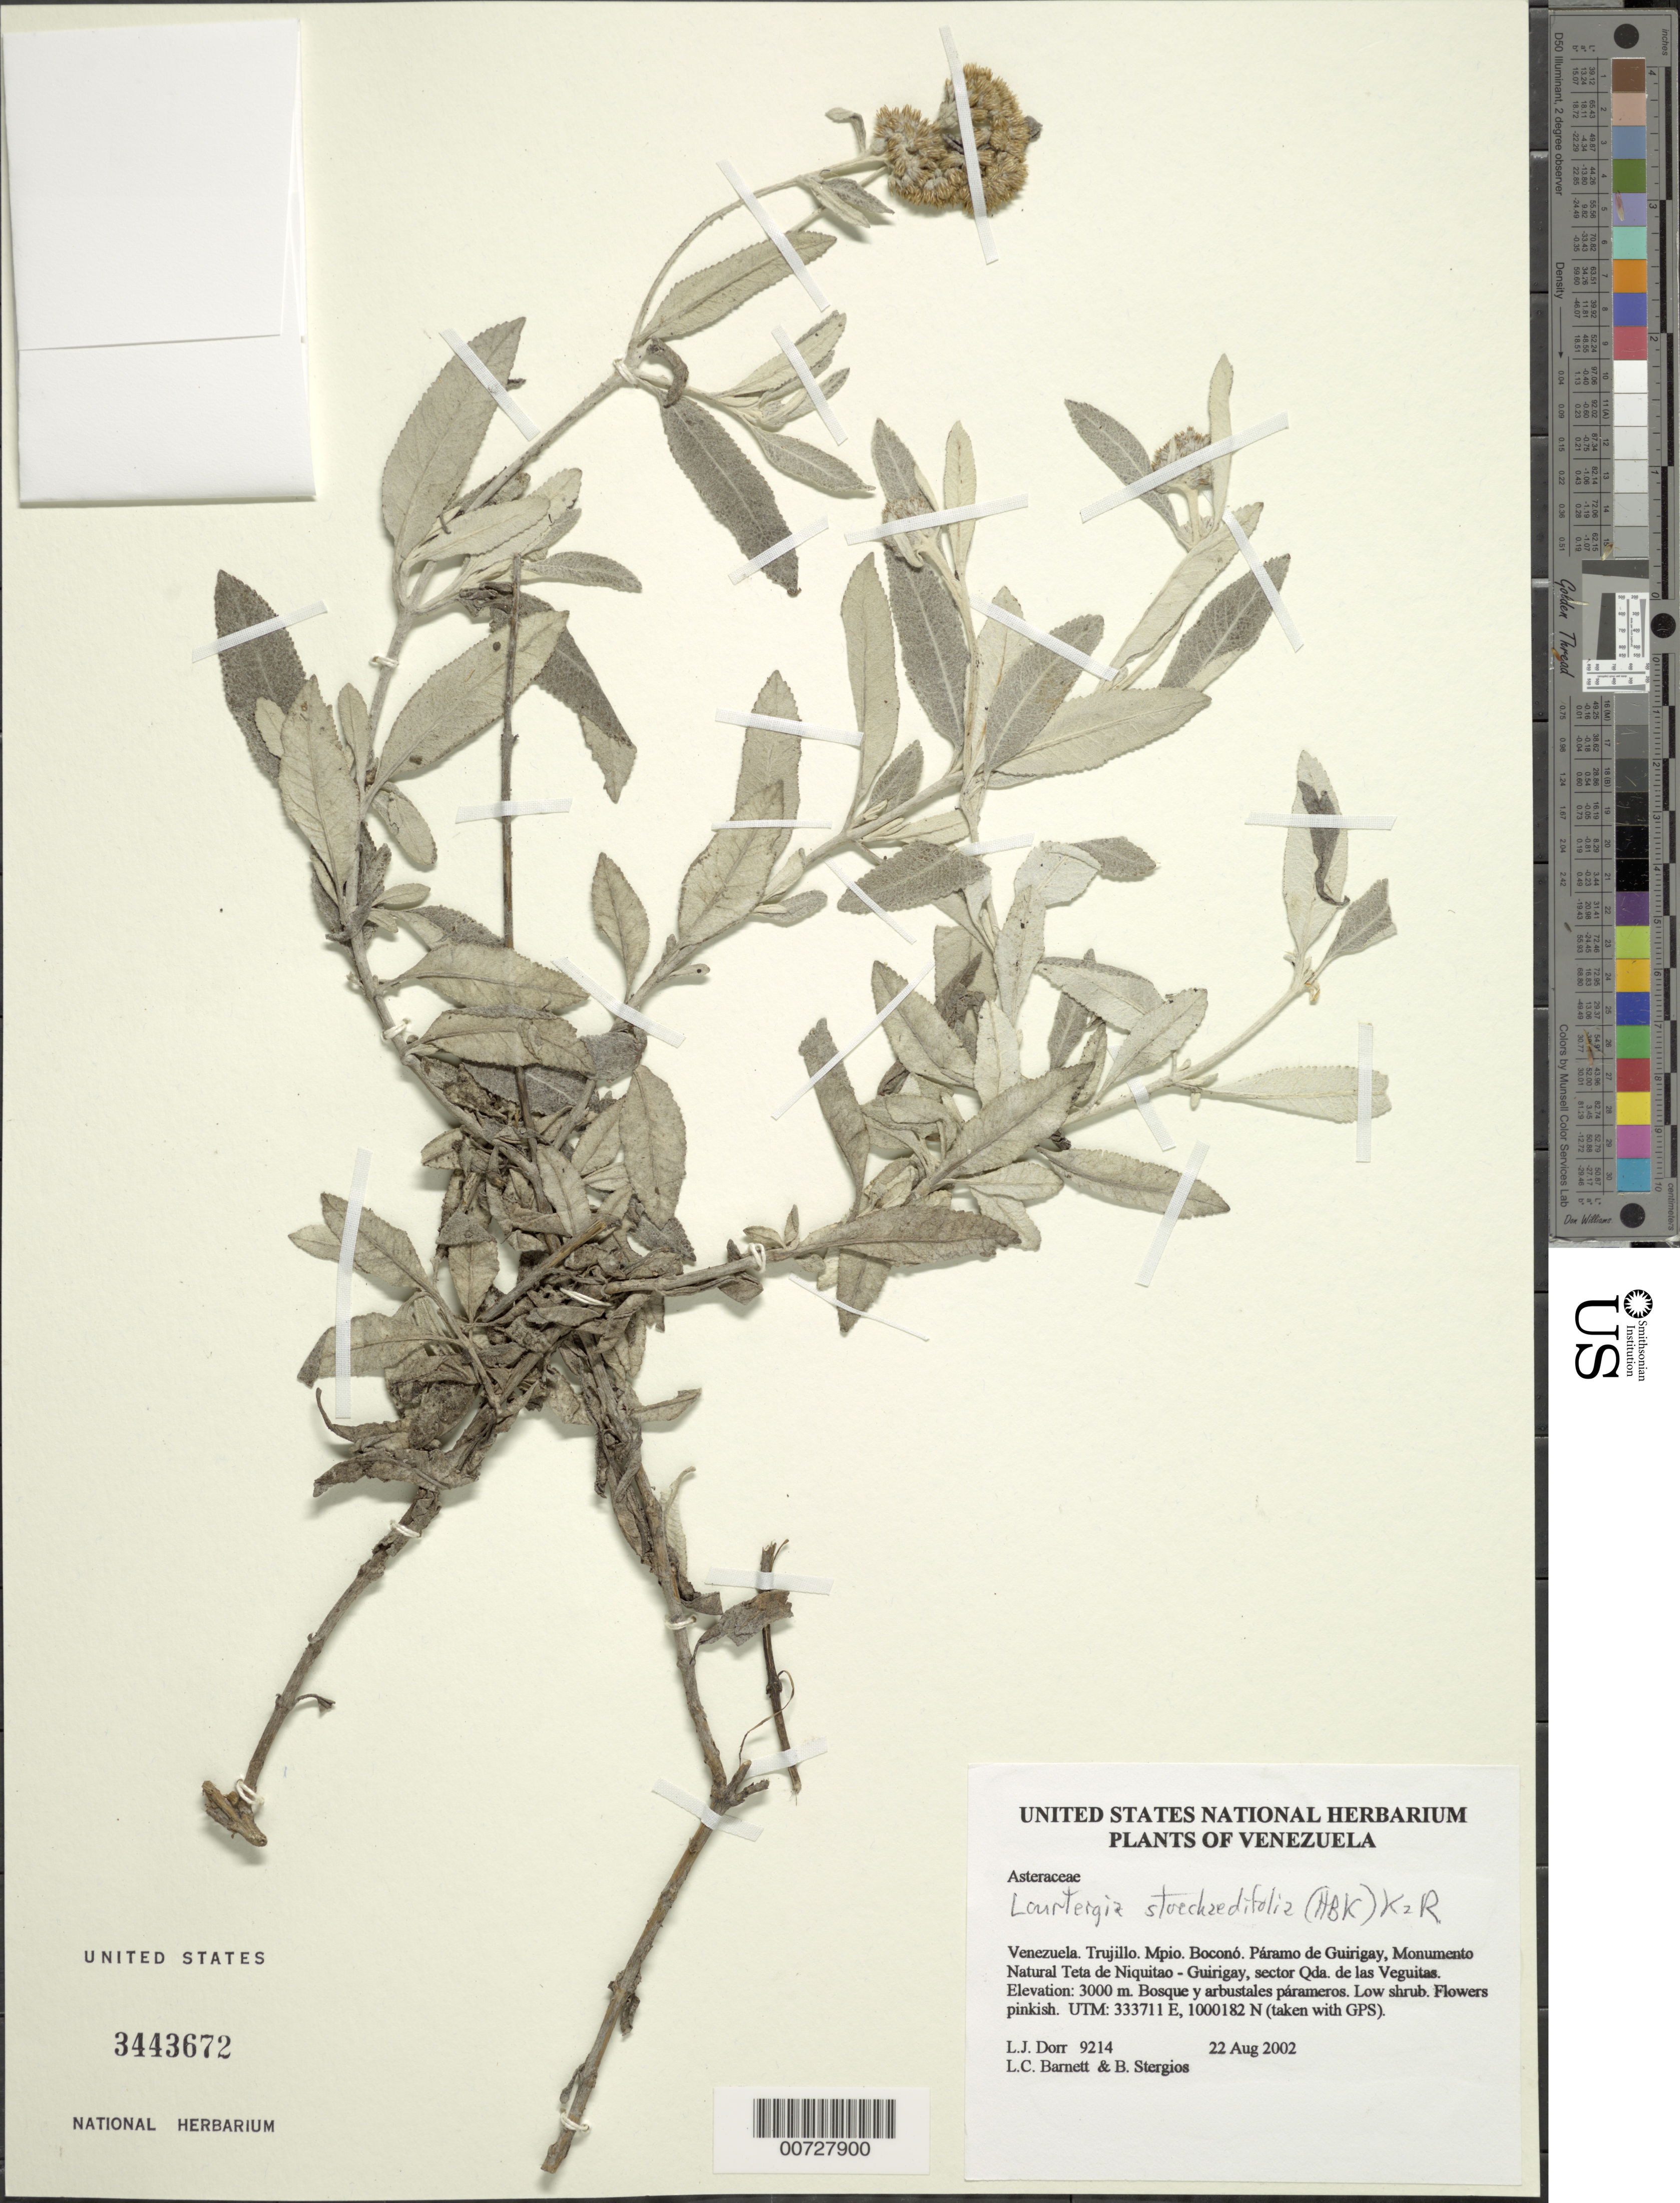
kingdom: Plantae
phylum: Tracheophyta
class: Magnoliopsida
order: Asterales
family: Asteraceae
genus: Lourteigia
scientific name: Lourteigia stoechadifolia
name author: (L. f.) R.M. King & H. Rob.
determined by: Robinson, Harold E., (US)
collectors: L. J. Dorr, L. C. Barnett & B. G. Stergios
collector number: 9214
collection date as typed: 22 Aug 2002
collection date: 2002-08-22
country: Venezuela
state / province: Trujillo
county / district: Boconó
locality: Páramo de Guirigay, Monumento Natural Teta de Niquitao - Guirigay, sector Las Veguitas.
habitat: Bosque y arbustales párameros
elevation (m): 3000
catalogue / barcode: US 3443672